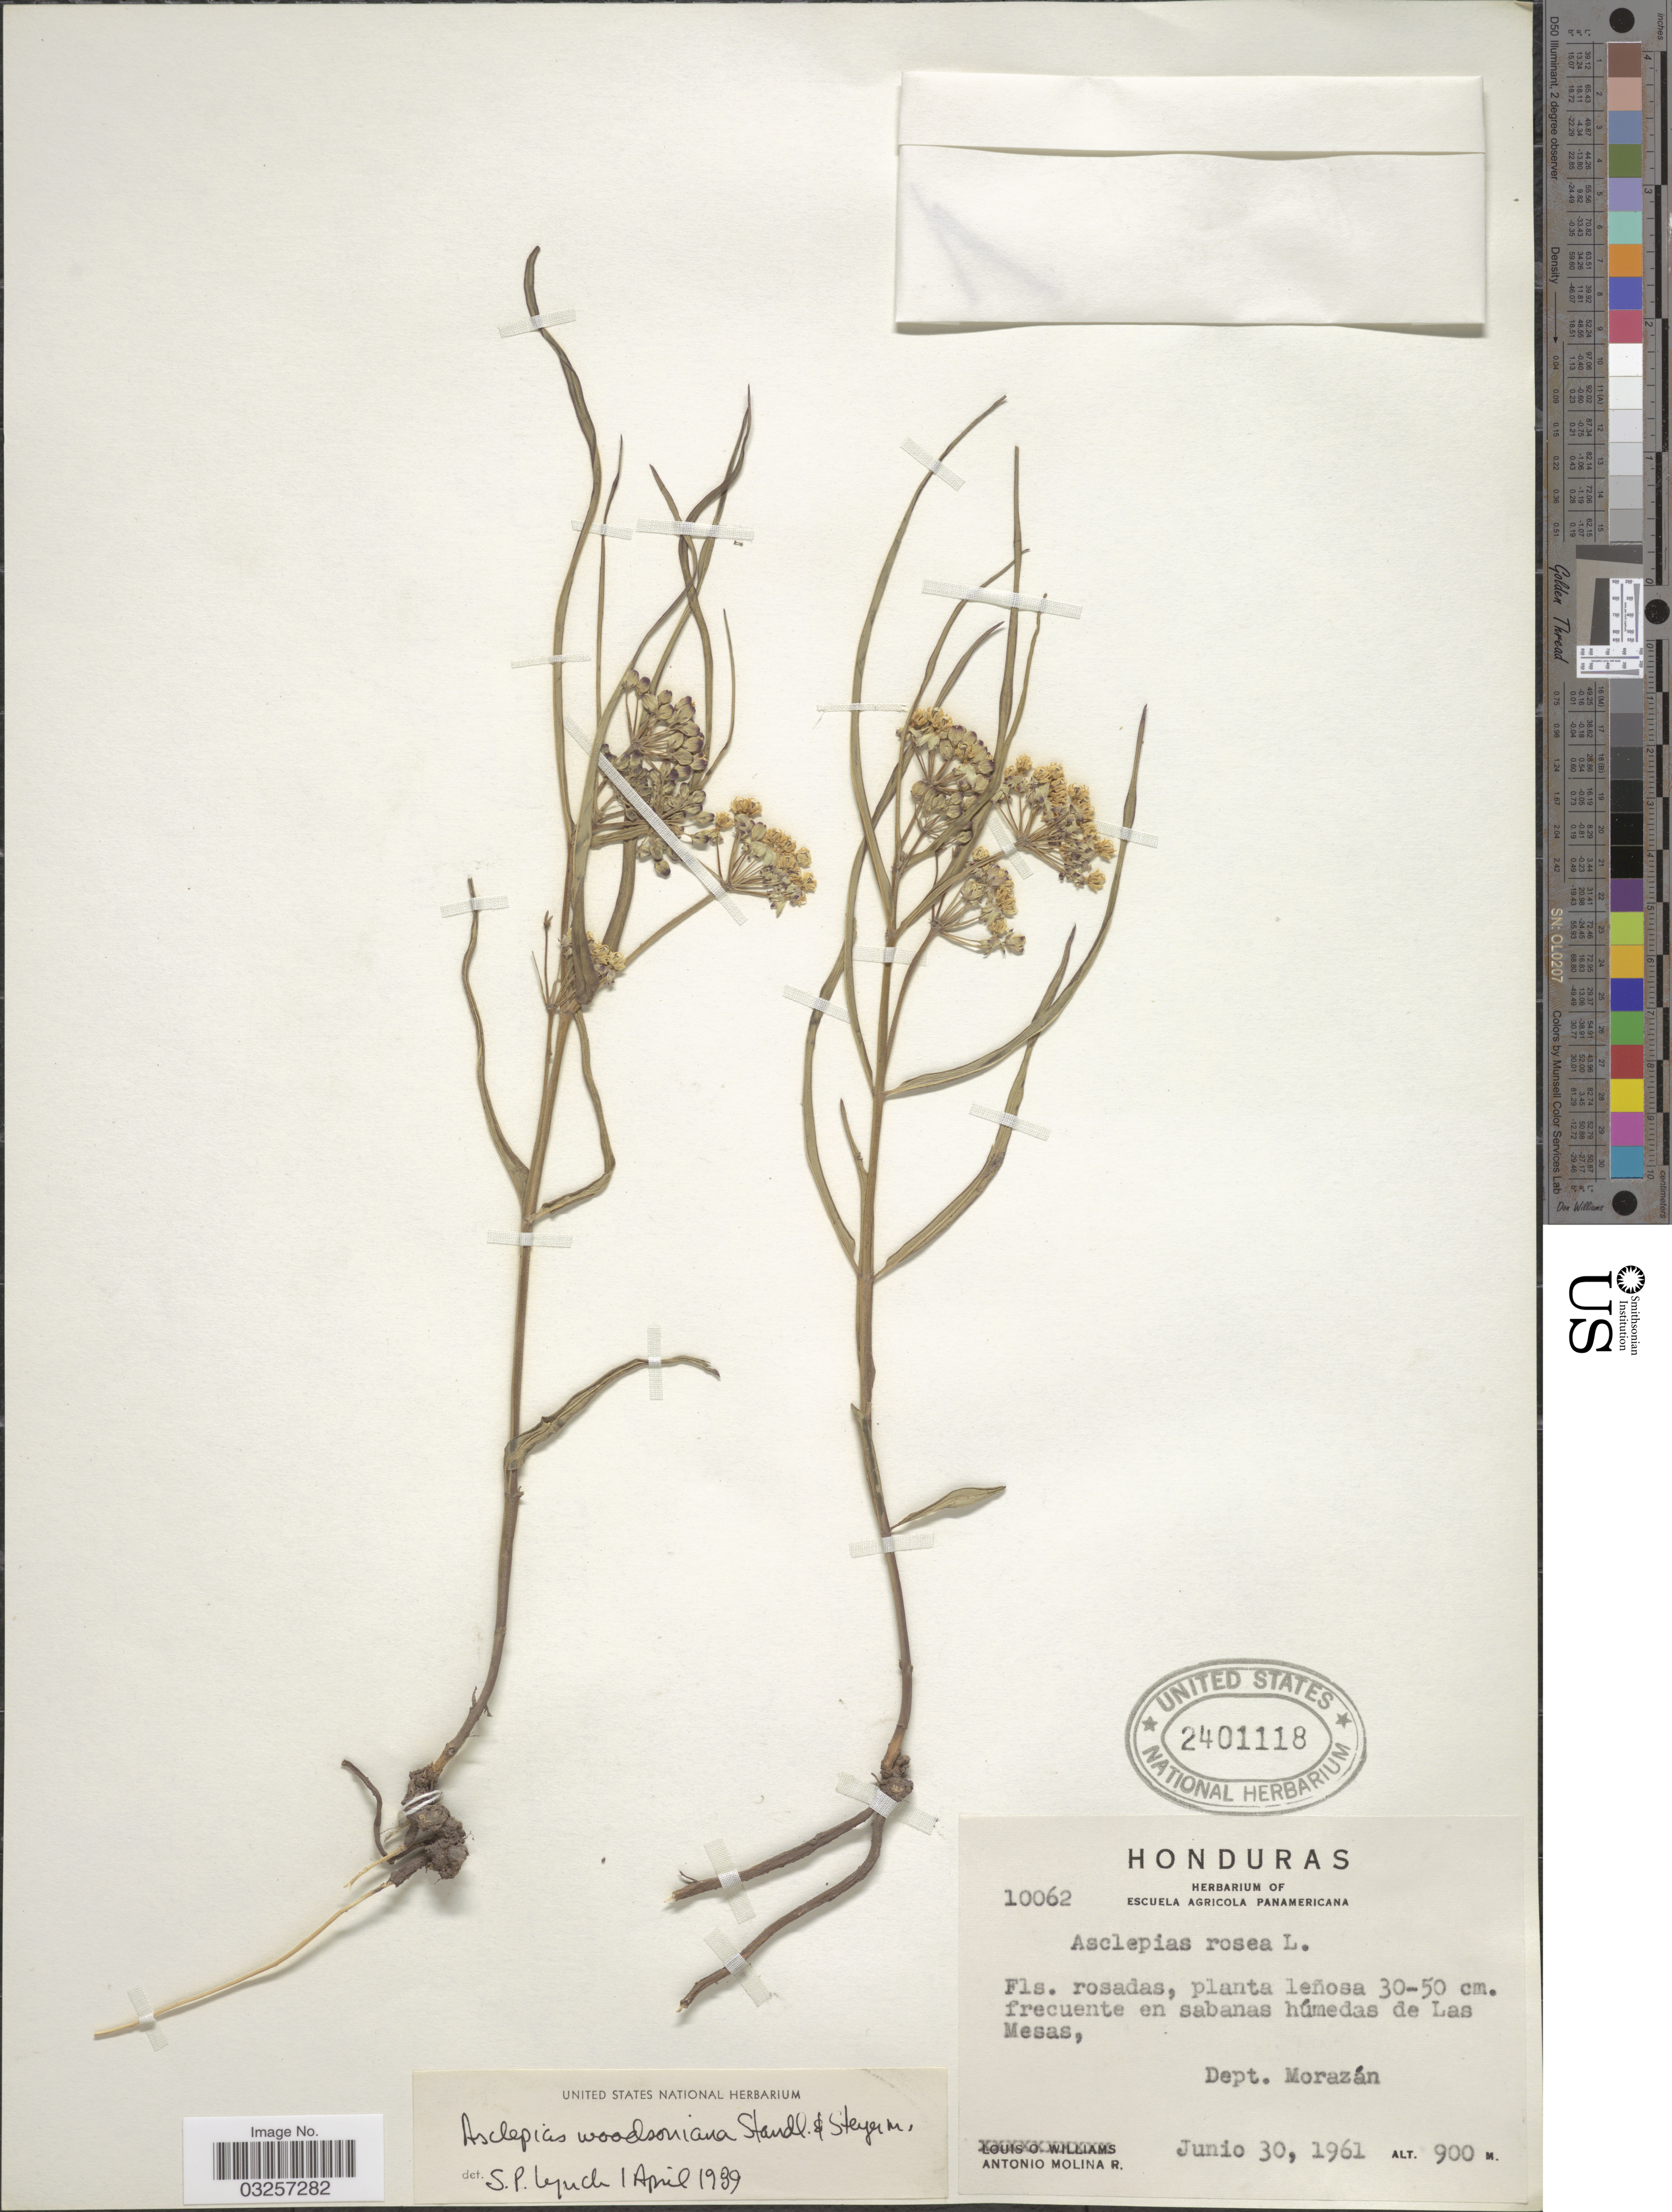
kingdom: Plantae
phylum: Tracheophyta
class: Magnoliopsida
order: Gentianales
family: Apocynaceae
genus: Asclepias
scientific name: Asclepias woodsoniana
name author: Standl. & Steyerm.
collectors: A. Molina R.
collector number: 10062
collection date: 1961-06-30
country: Honduras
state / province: Fco. Morazán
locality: Frecuenta en sabanas húmedas de Las Mesas, Dept. Morazán.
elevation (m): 900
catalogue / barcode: US 2401118